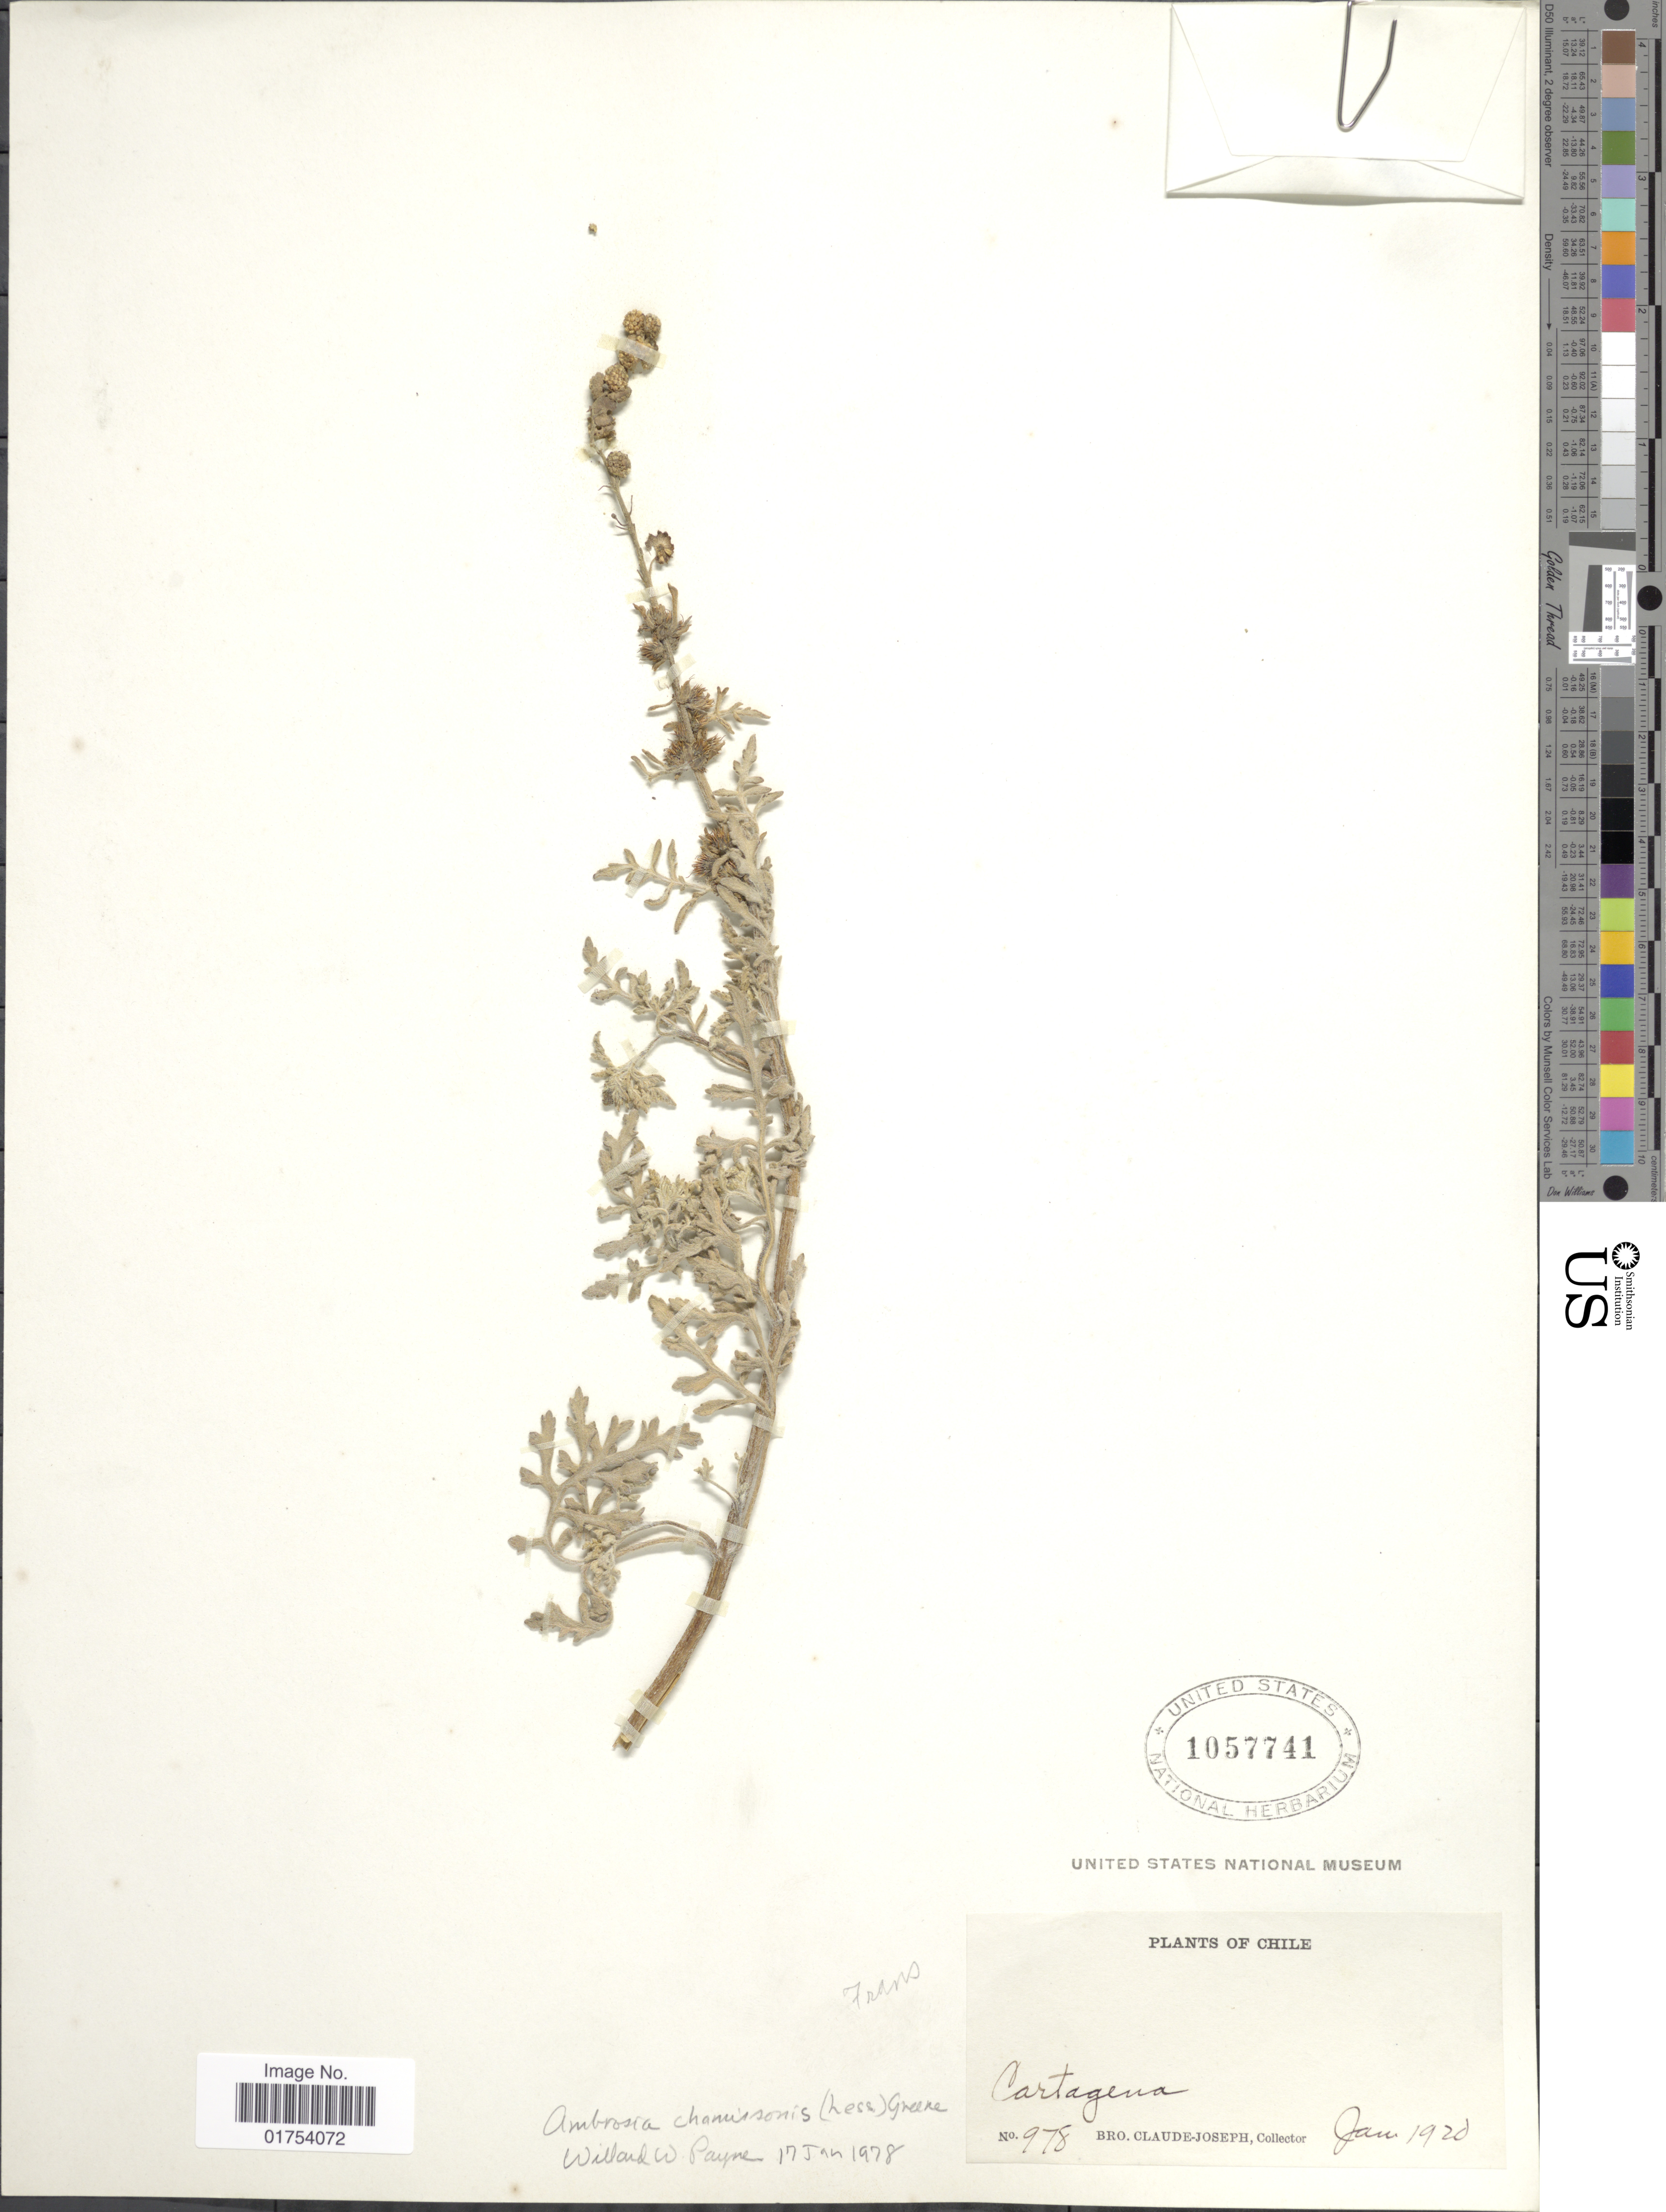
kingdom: Plantae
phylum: Tracheophyta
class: Magnoliopsida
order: Asterales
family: Asteraceae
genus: Ambrosia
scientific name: Ambrosia chamissonis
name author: (Less.) Greene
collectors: Bro. Claude-Joseph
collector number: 978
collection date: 1920-01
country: Chile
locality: Cartagena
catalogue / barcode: US 1057741